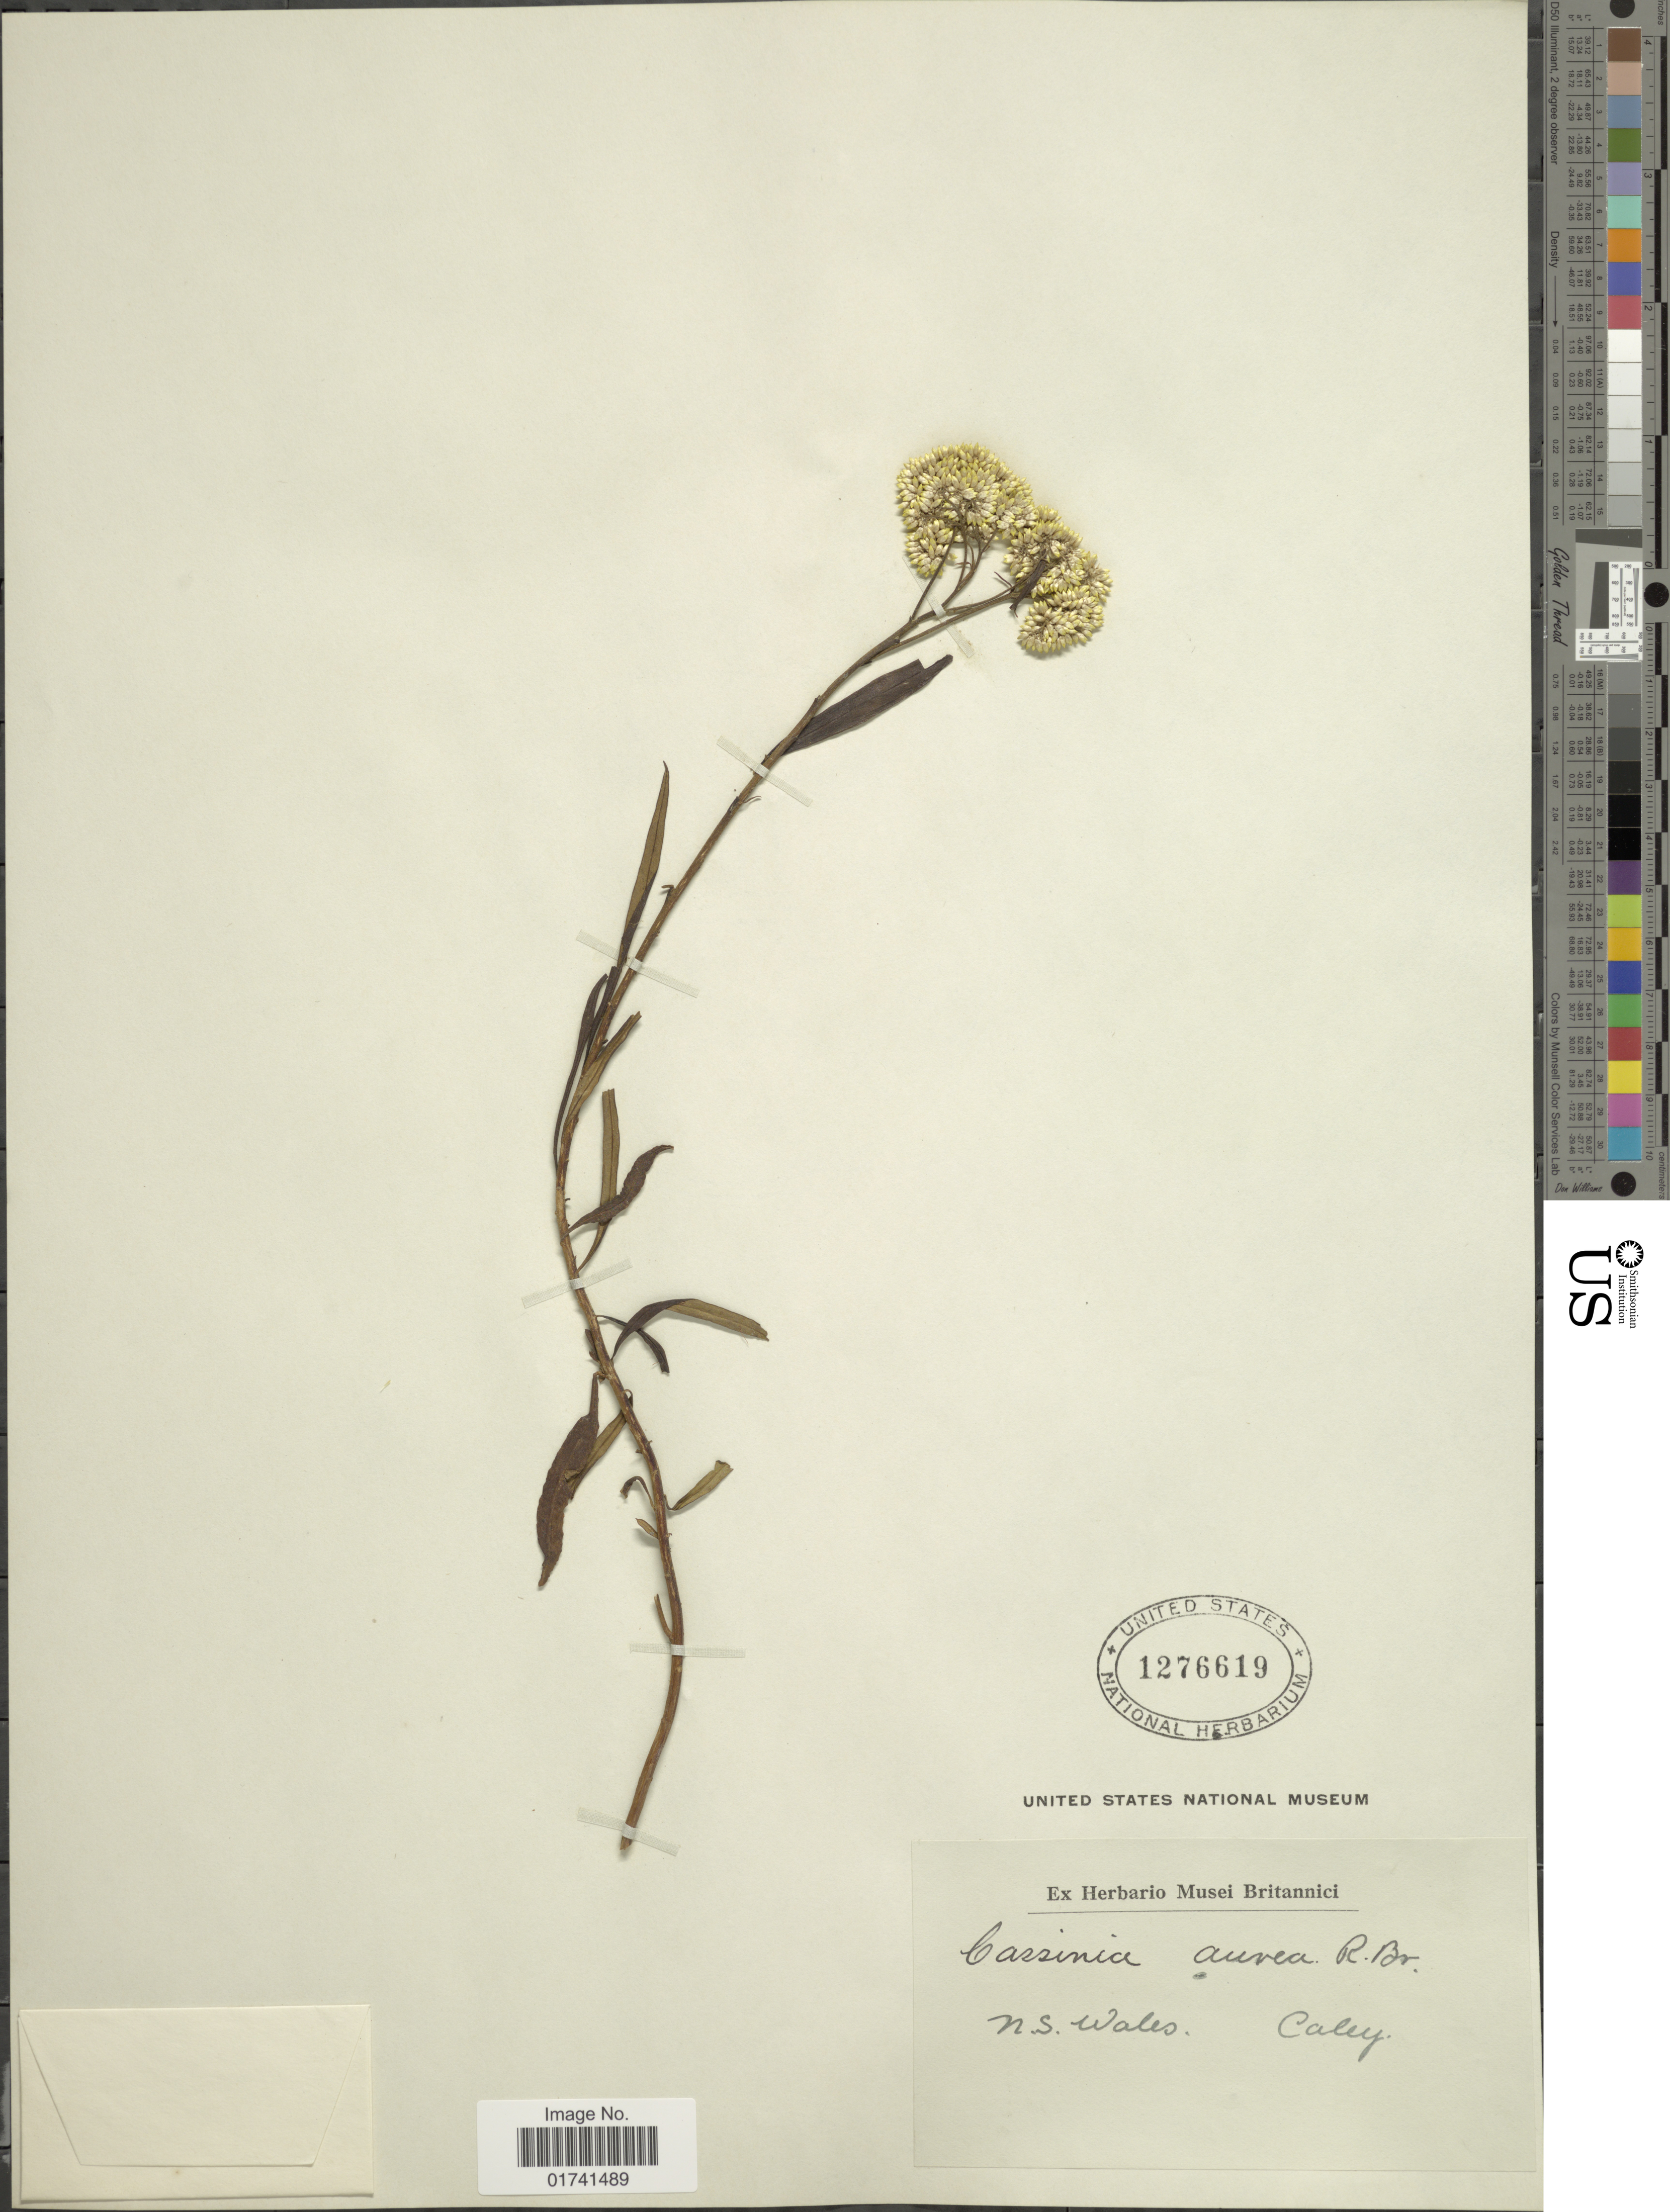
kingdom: Plantae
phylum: Tracheophyta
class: Magnoliopsida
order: Asterales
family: Asteraceae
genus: Cassinia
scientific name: Cassinia aurea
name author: R. Br.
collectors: -. Caley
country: Australia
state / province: New South Wales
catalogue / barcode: US 1276619